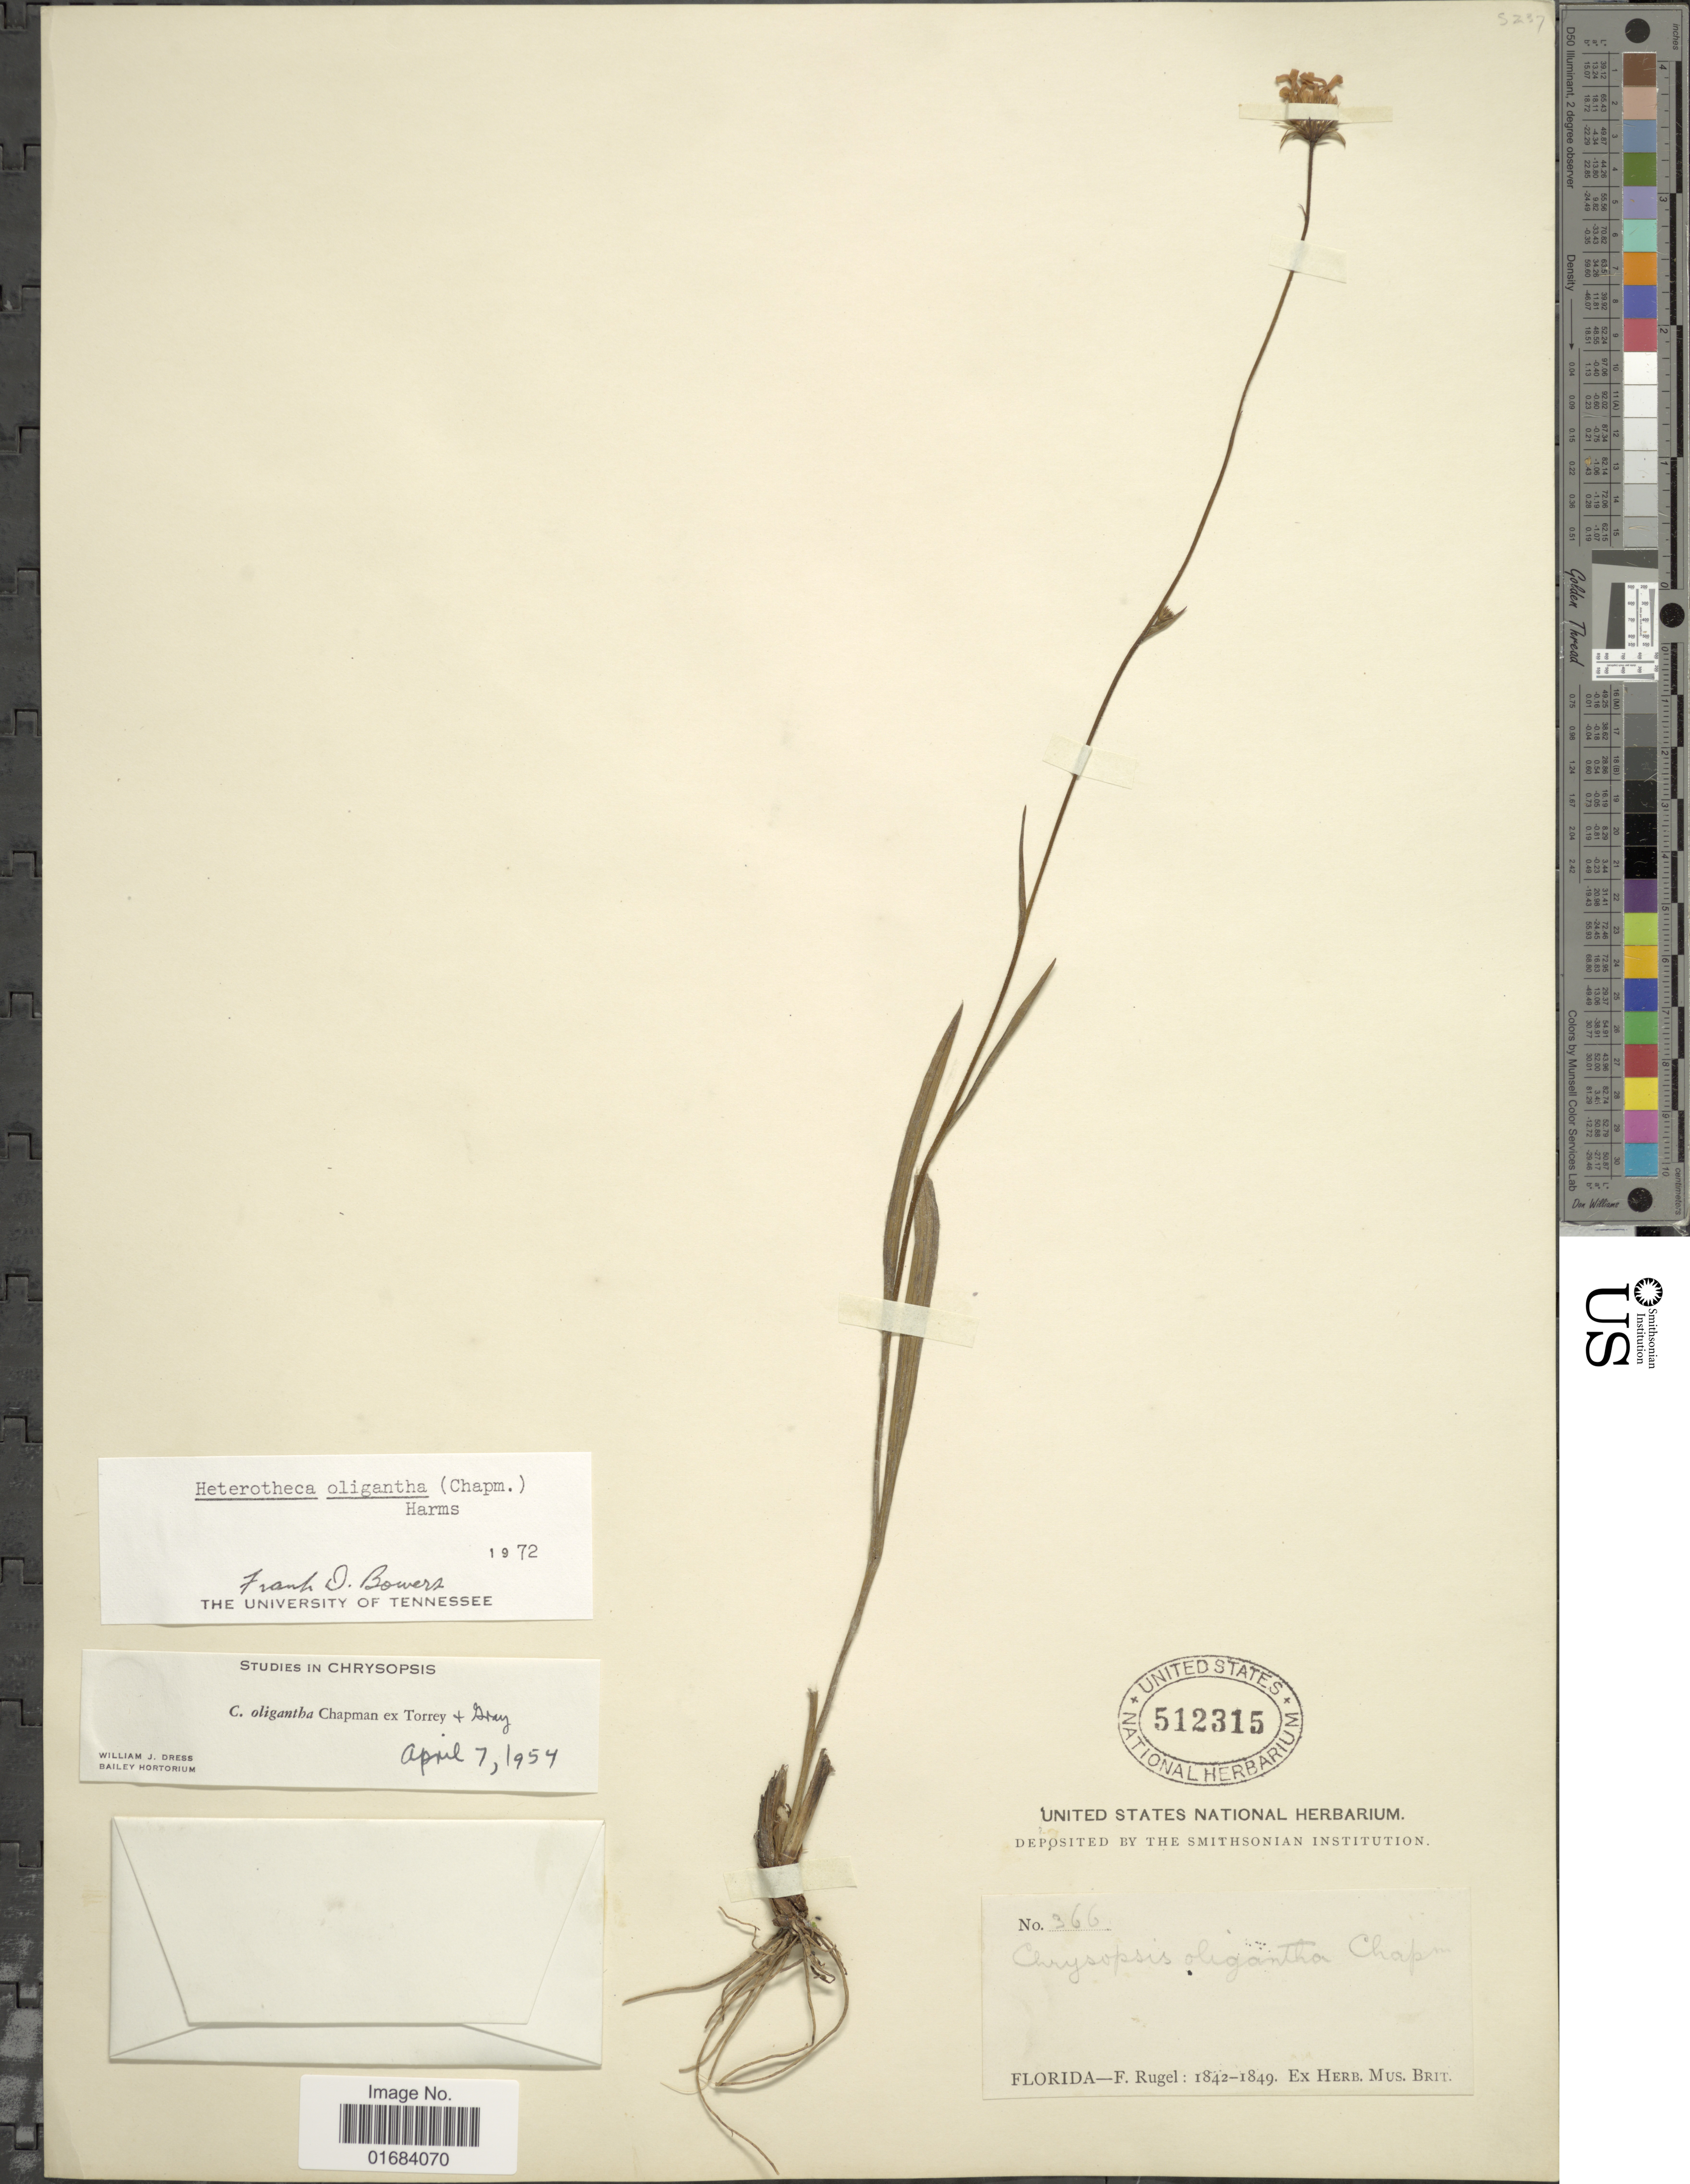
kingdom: Plantae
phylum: Tracheophyta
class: Magnoliopsida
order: Asterales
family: Asteraceae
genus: Pityopsis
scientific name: Pityopsis oligantha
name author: (Chapm. ex Torr. & A. Gray) Small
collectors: F. Rugel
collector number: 366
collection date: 1842/1849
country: United States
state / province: Florida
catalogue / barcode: US 512315